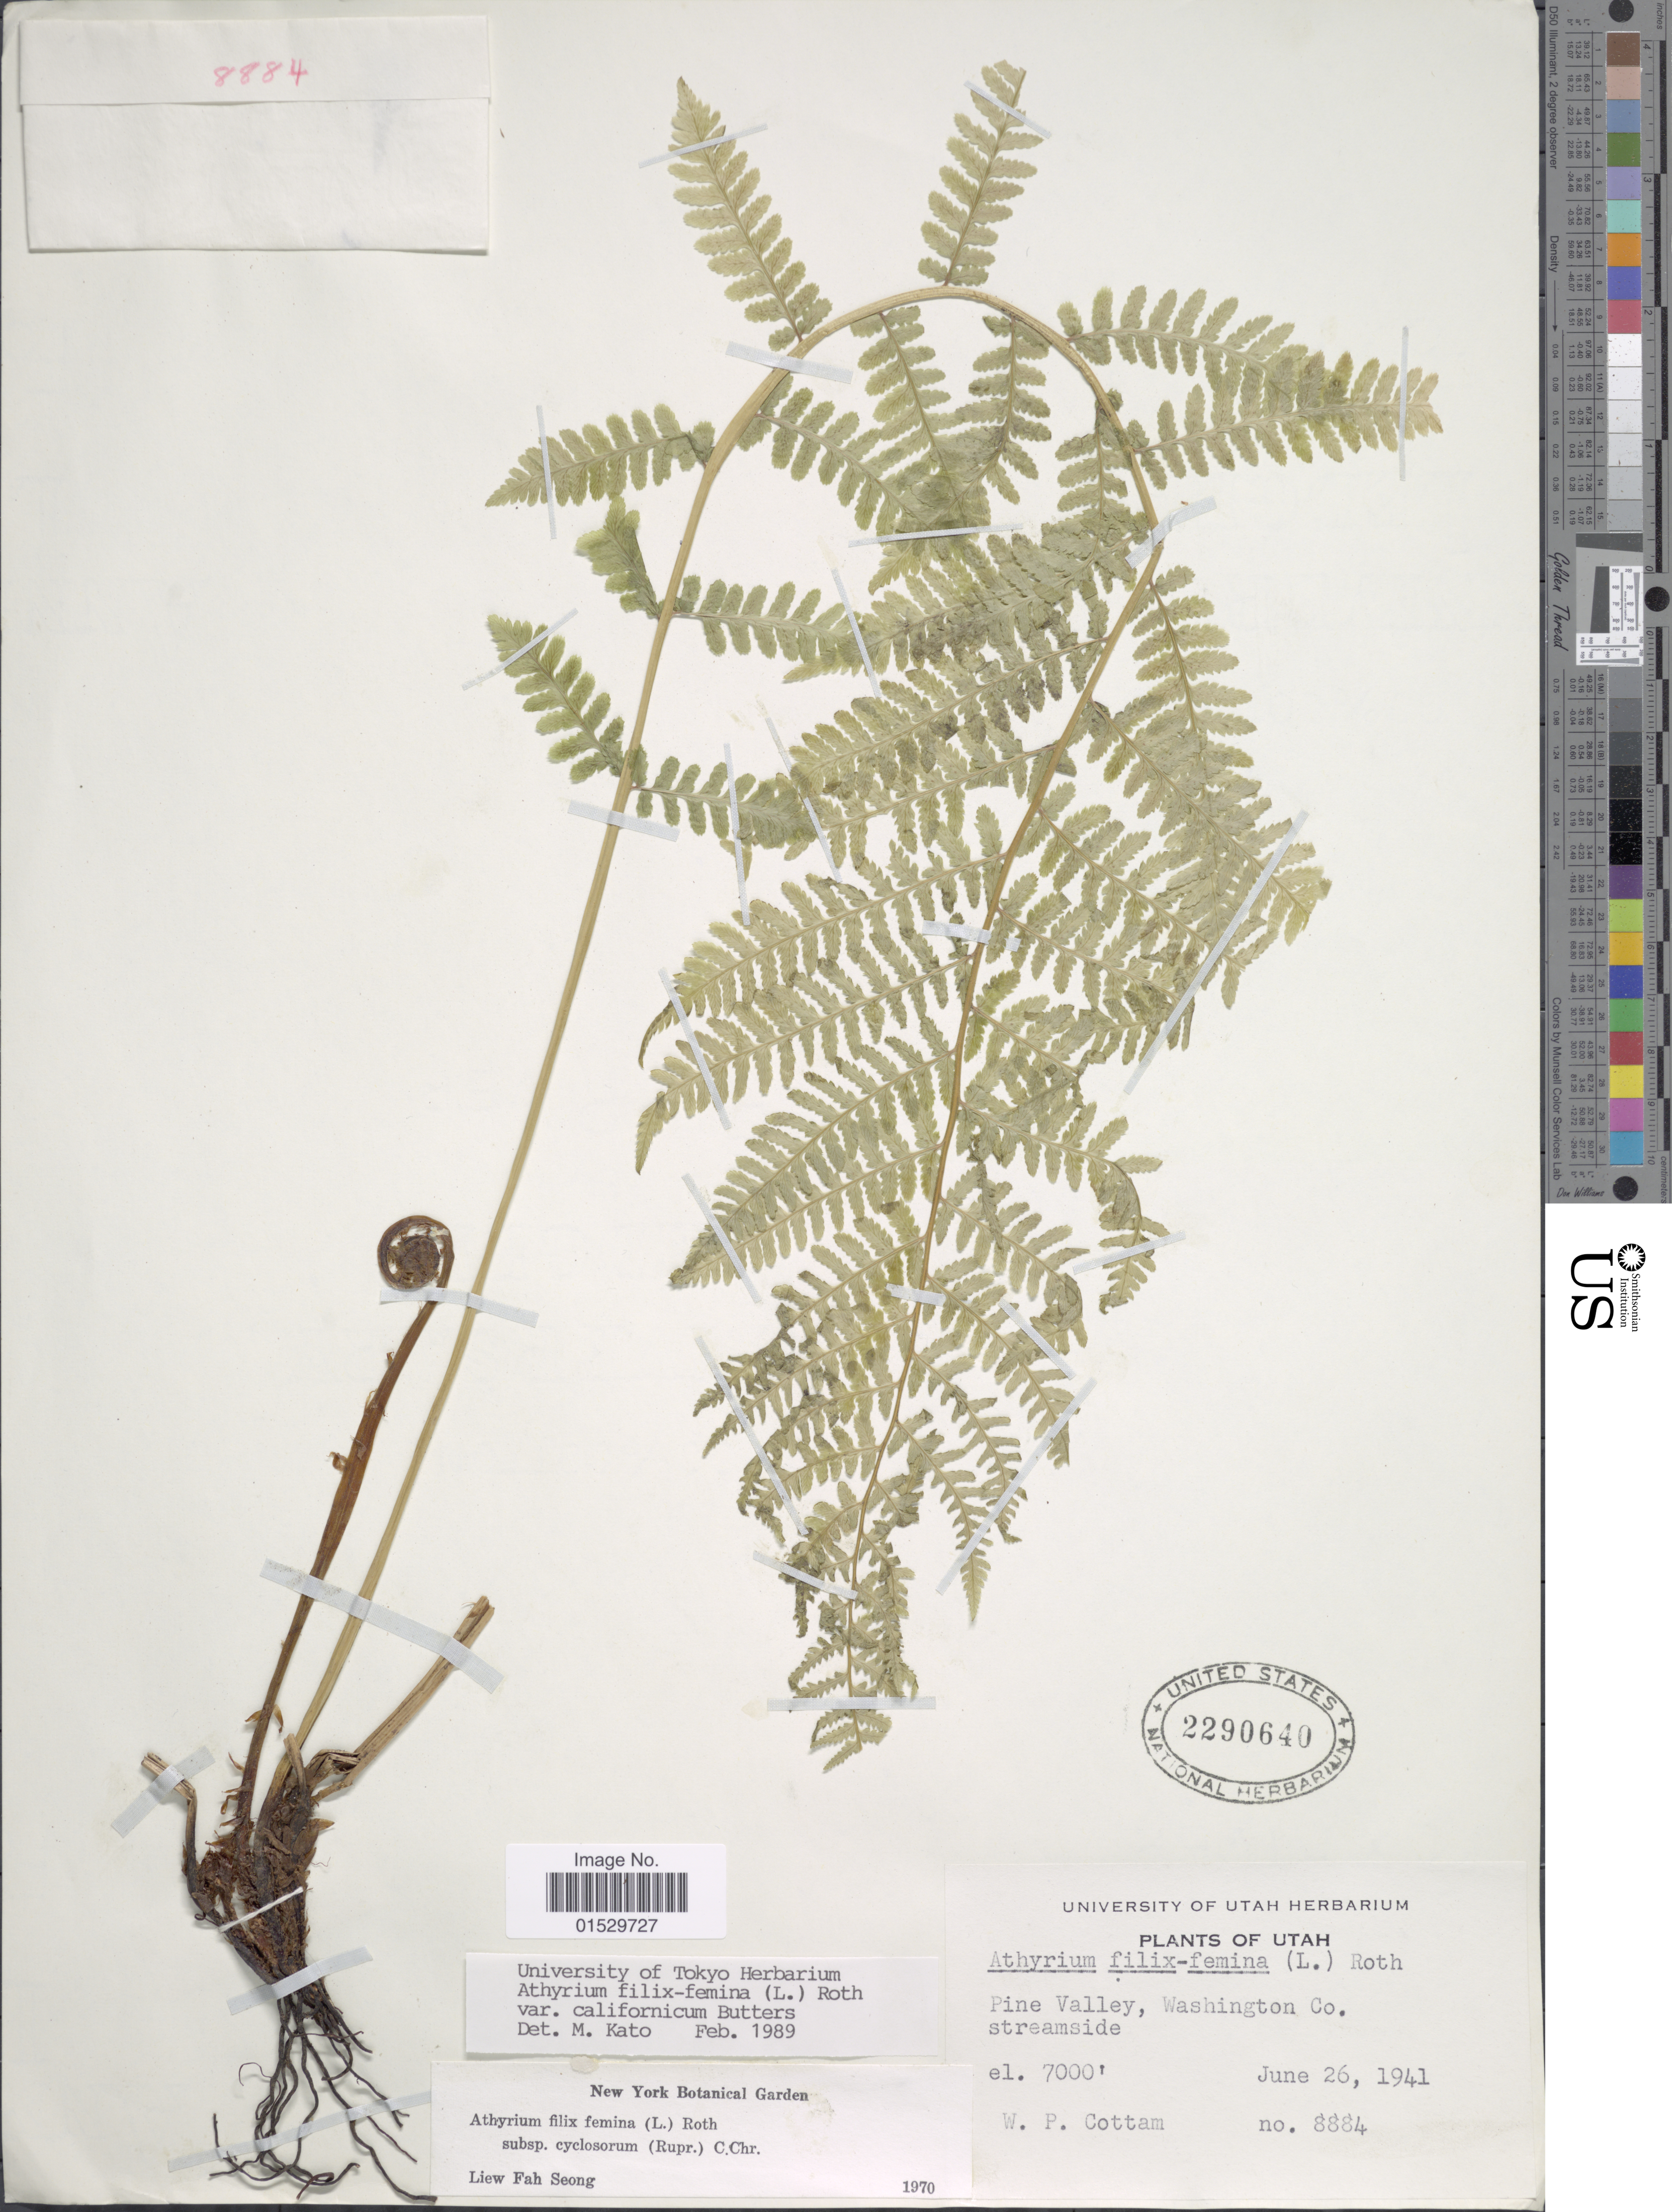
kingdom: Plantae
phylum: Tracheophyta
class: Polypodiopsida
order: Polypodiales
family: Athyriaceae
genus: Athyrium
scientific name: Athyrium filix-femina var. californicum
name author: Butters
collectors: W. Cottam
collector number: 8884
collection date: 1941-06-26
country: United States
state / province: Utah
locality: Pine Valley, Washington Co., streamside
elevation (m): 2134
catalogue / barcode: US 2290640